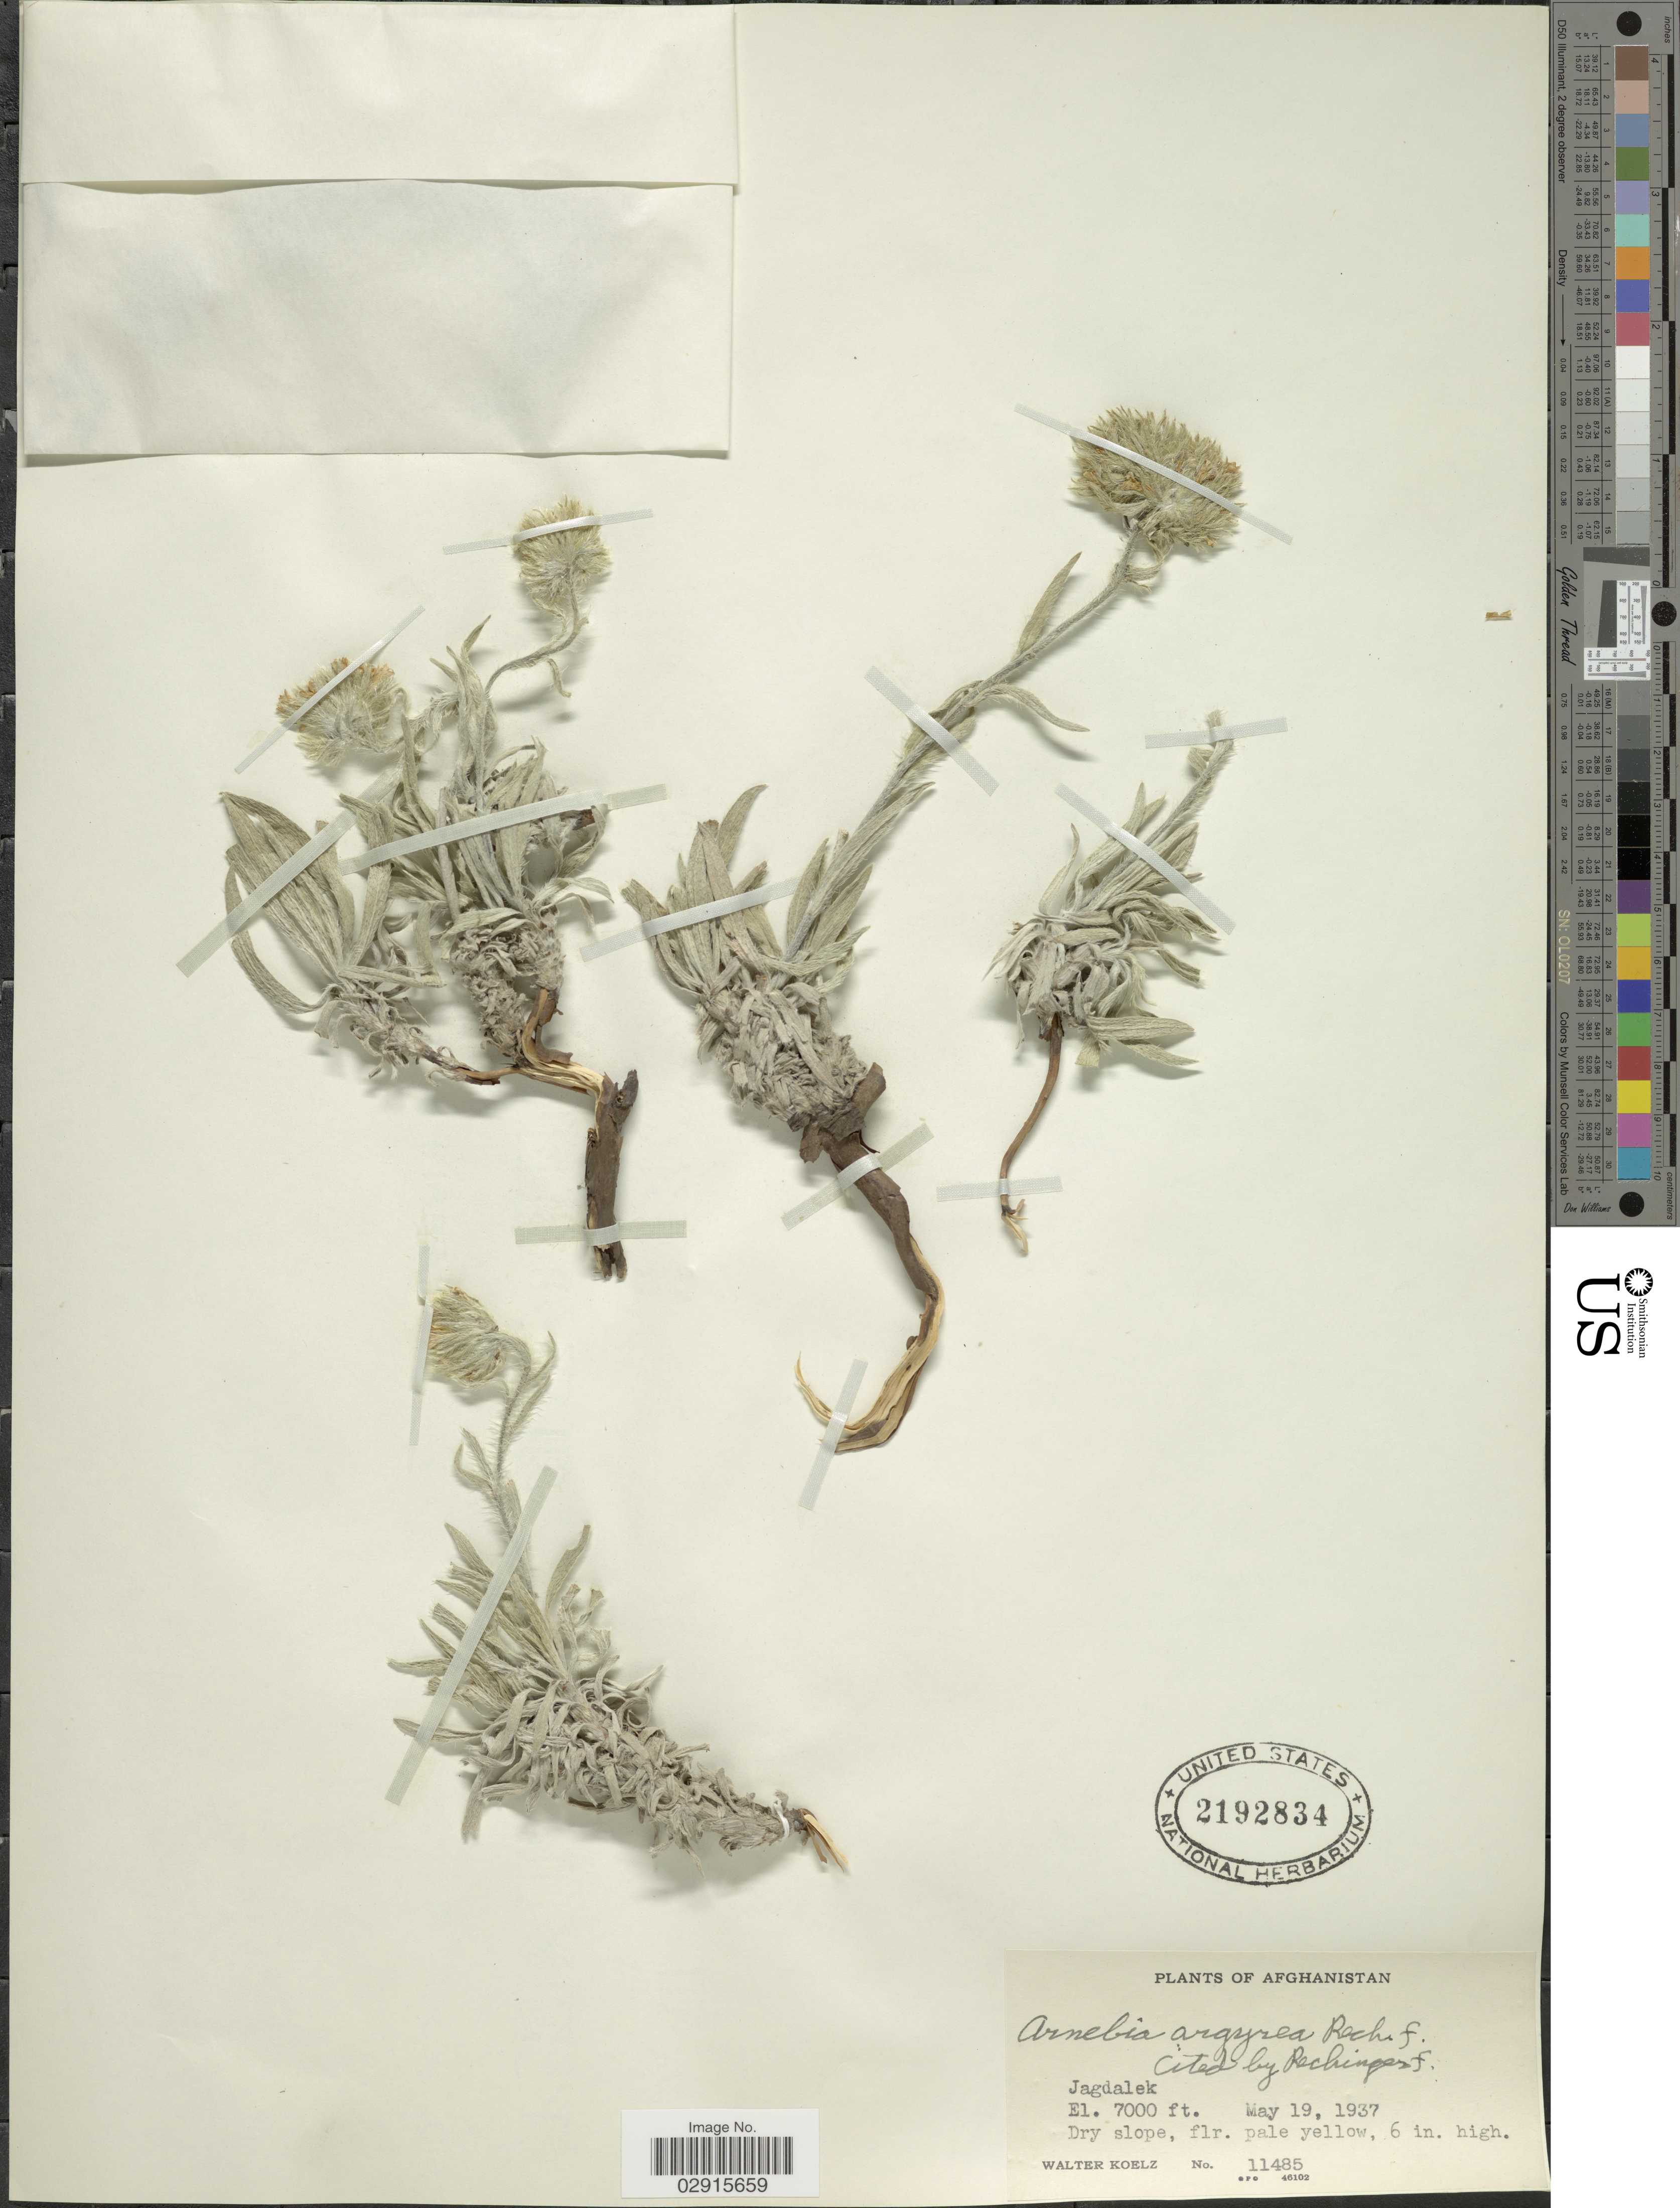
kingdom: Plantae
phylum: Tracheophyta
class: Magnoliopsida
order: Boraginales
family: Boraginaceae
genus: Arnebia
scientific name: Arnebia argyrea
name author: Rech. f.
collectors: W. N. Koelz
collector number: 11485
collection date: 1937-05-19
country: Afghanistan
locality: Jagdalek.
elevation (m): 2134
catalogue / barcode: US 2192834